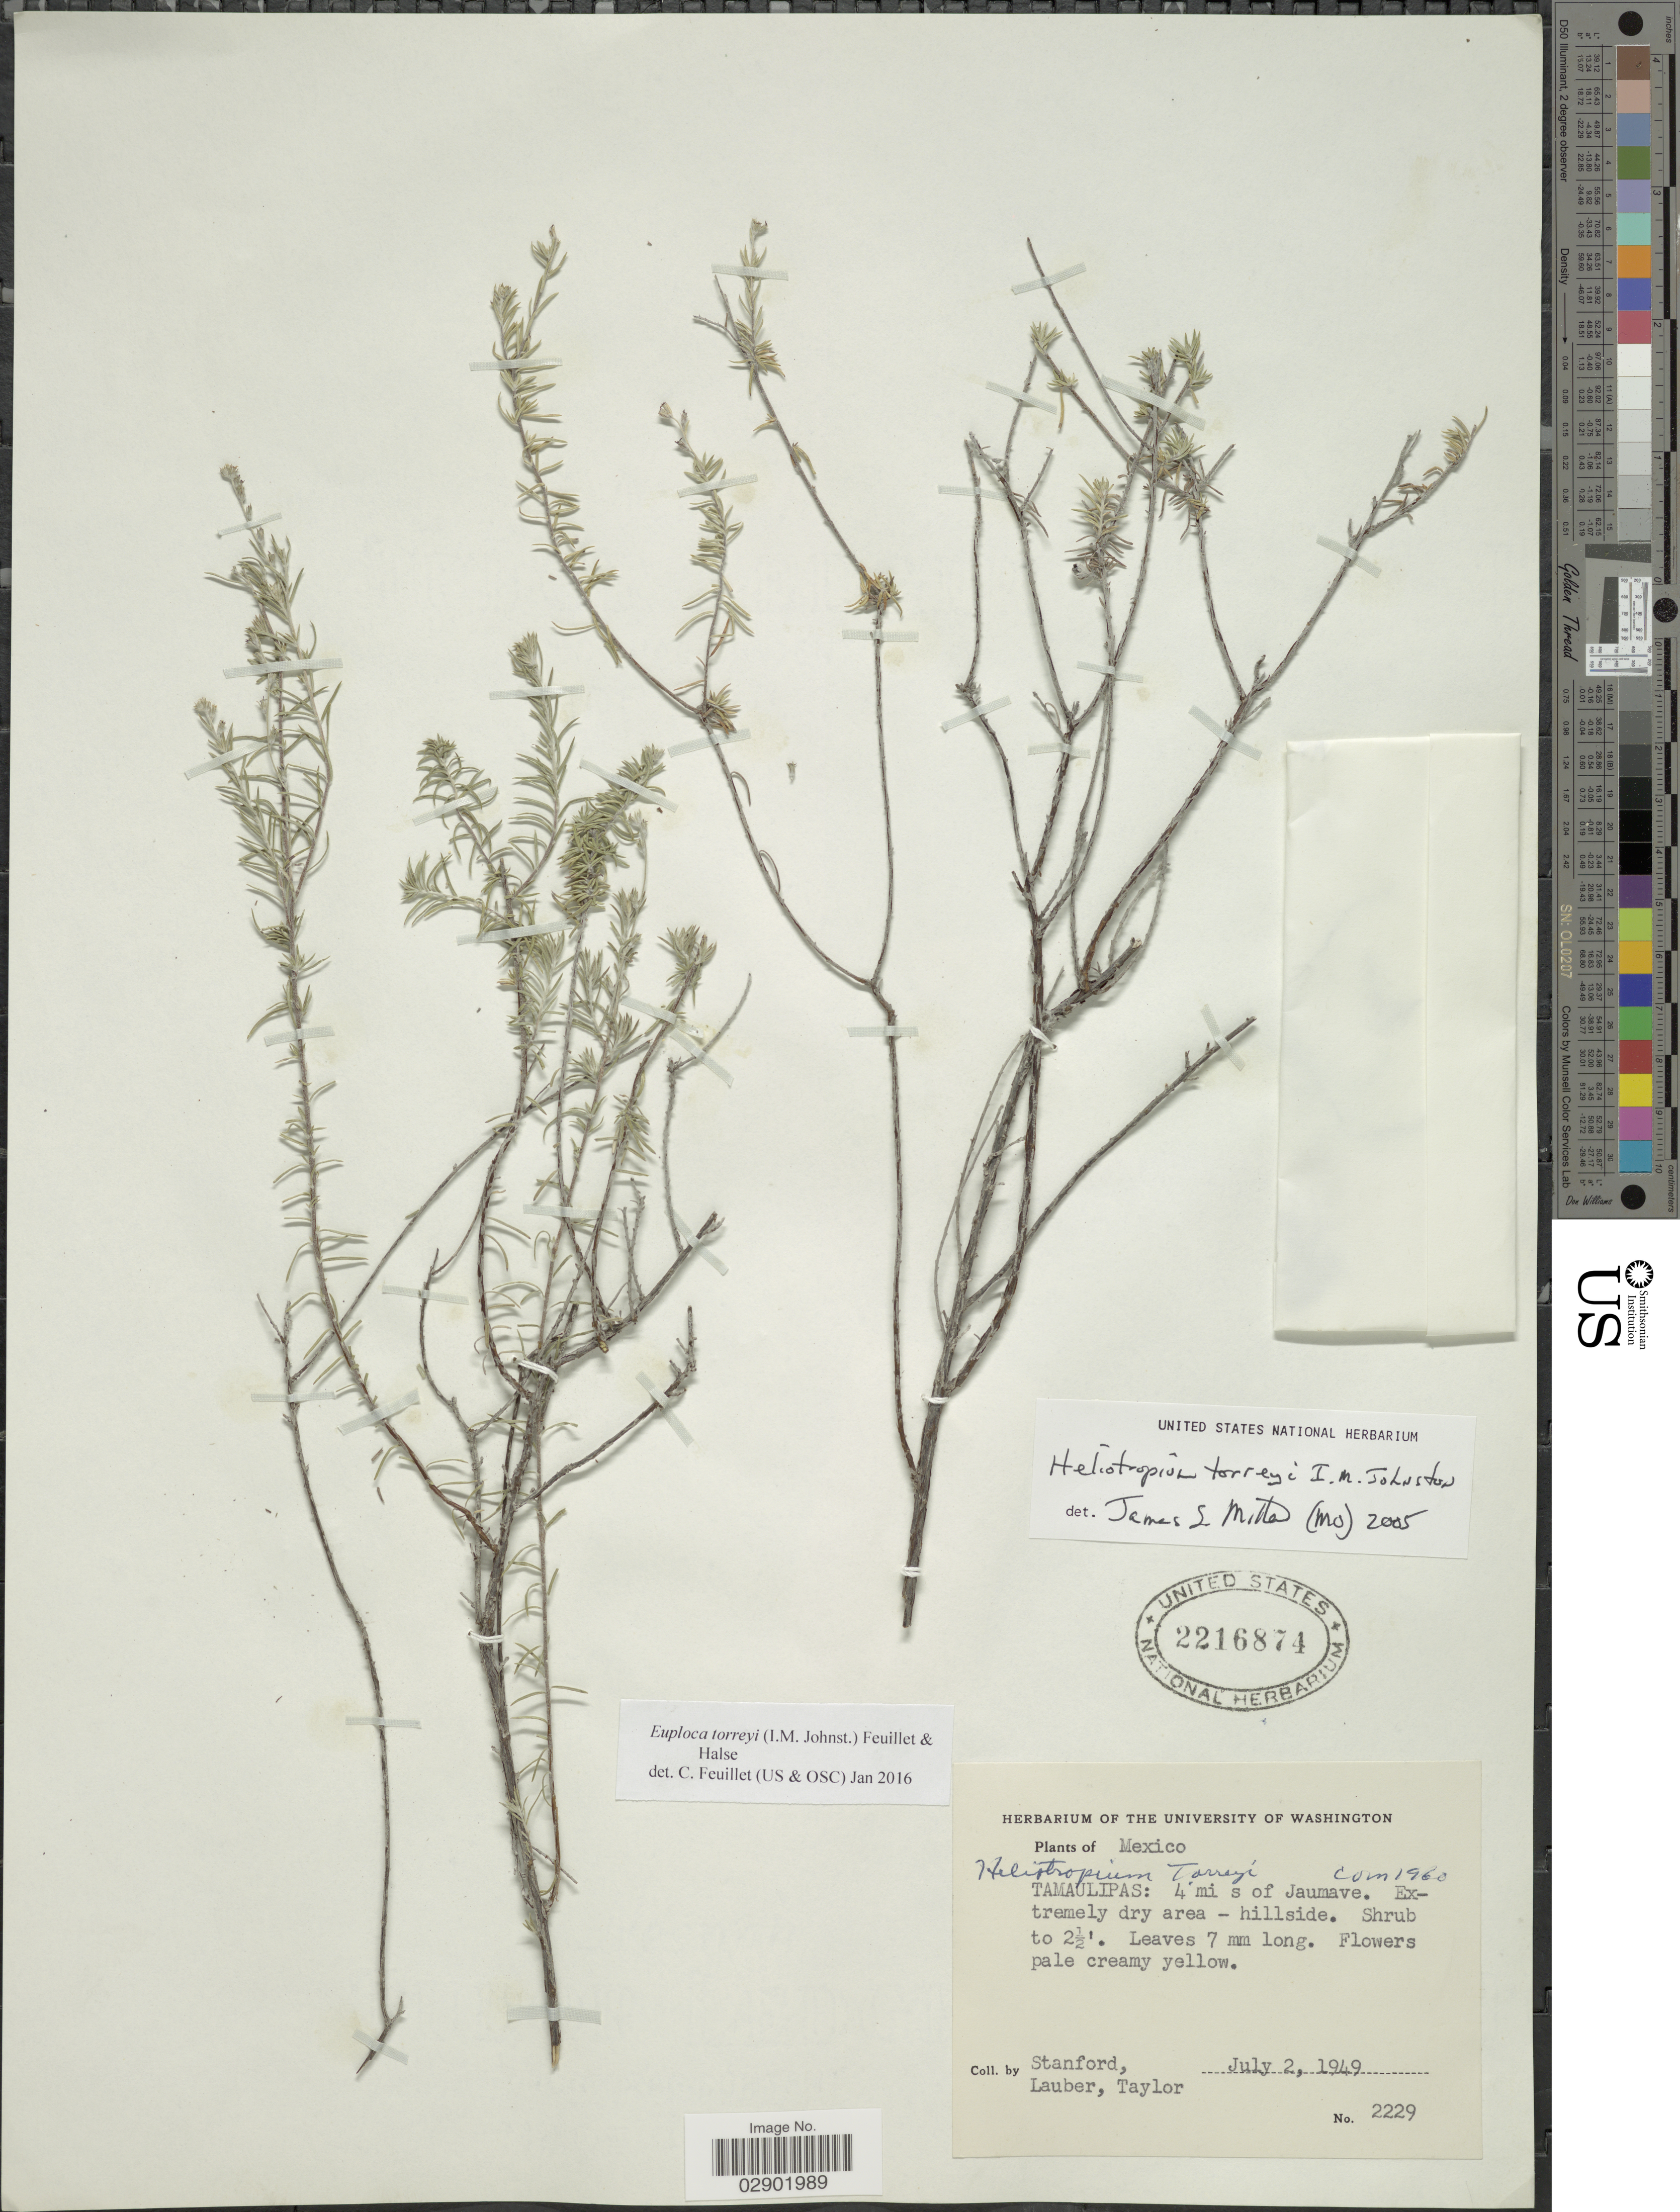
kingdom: Plantae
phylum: Tracheophyta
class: Magnoliopsida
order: Boraginales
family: Heliotropiaceae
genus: Euploca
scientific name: Euploca torreyi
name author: (I.M. Johnst.) Feuillet & Halse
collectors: -. Stanford, Lauber, -- & -. Taylor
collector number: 2229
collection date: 1949-07-02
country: Mexico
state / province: Tamaulipas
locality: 4 mi s of Jaumave. Extremely dry area-hillside.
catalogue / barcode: US 2216874